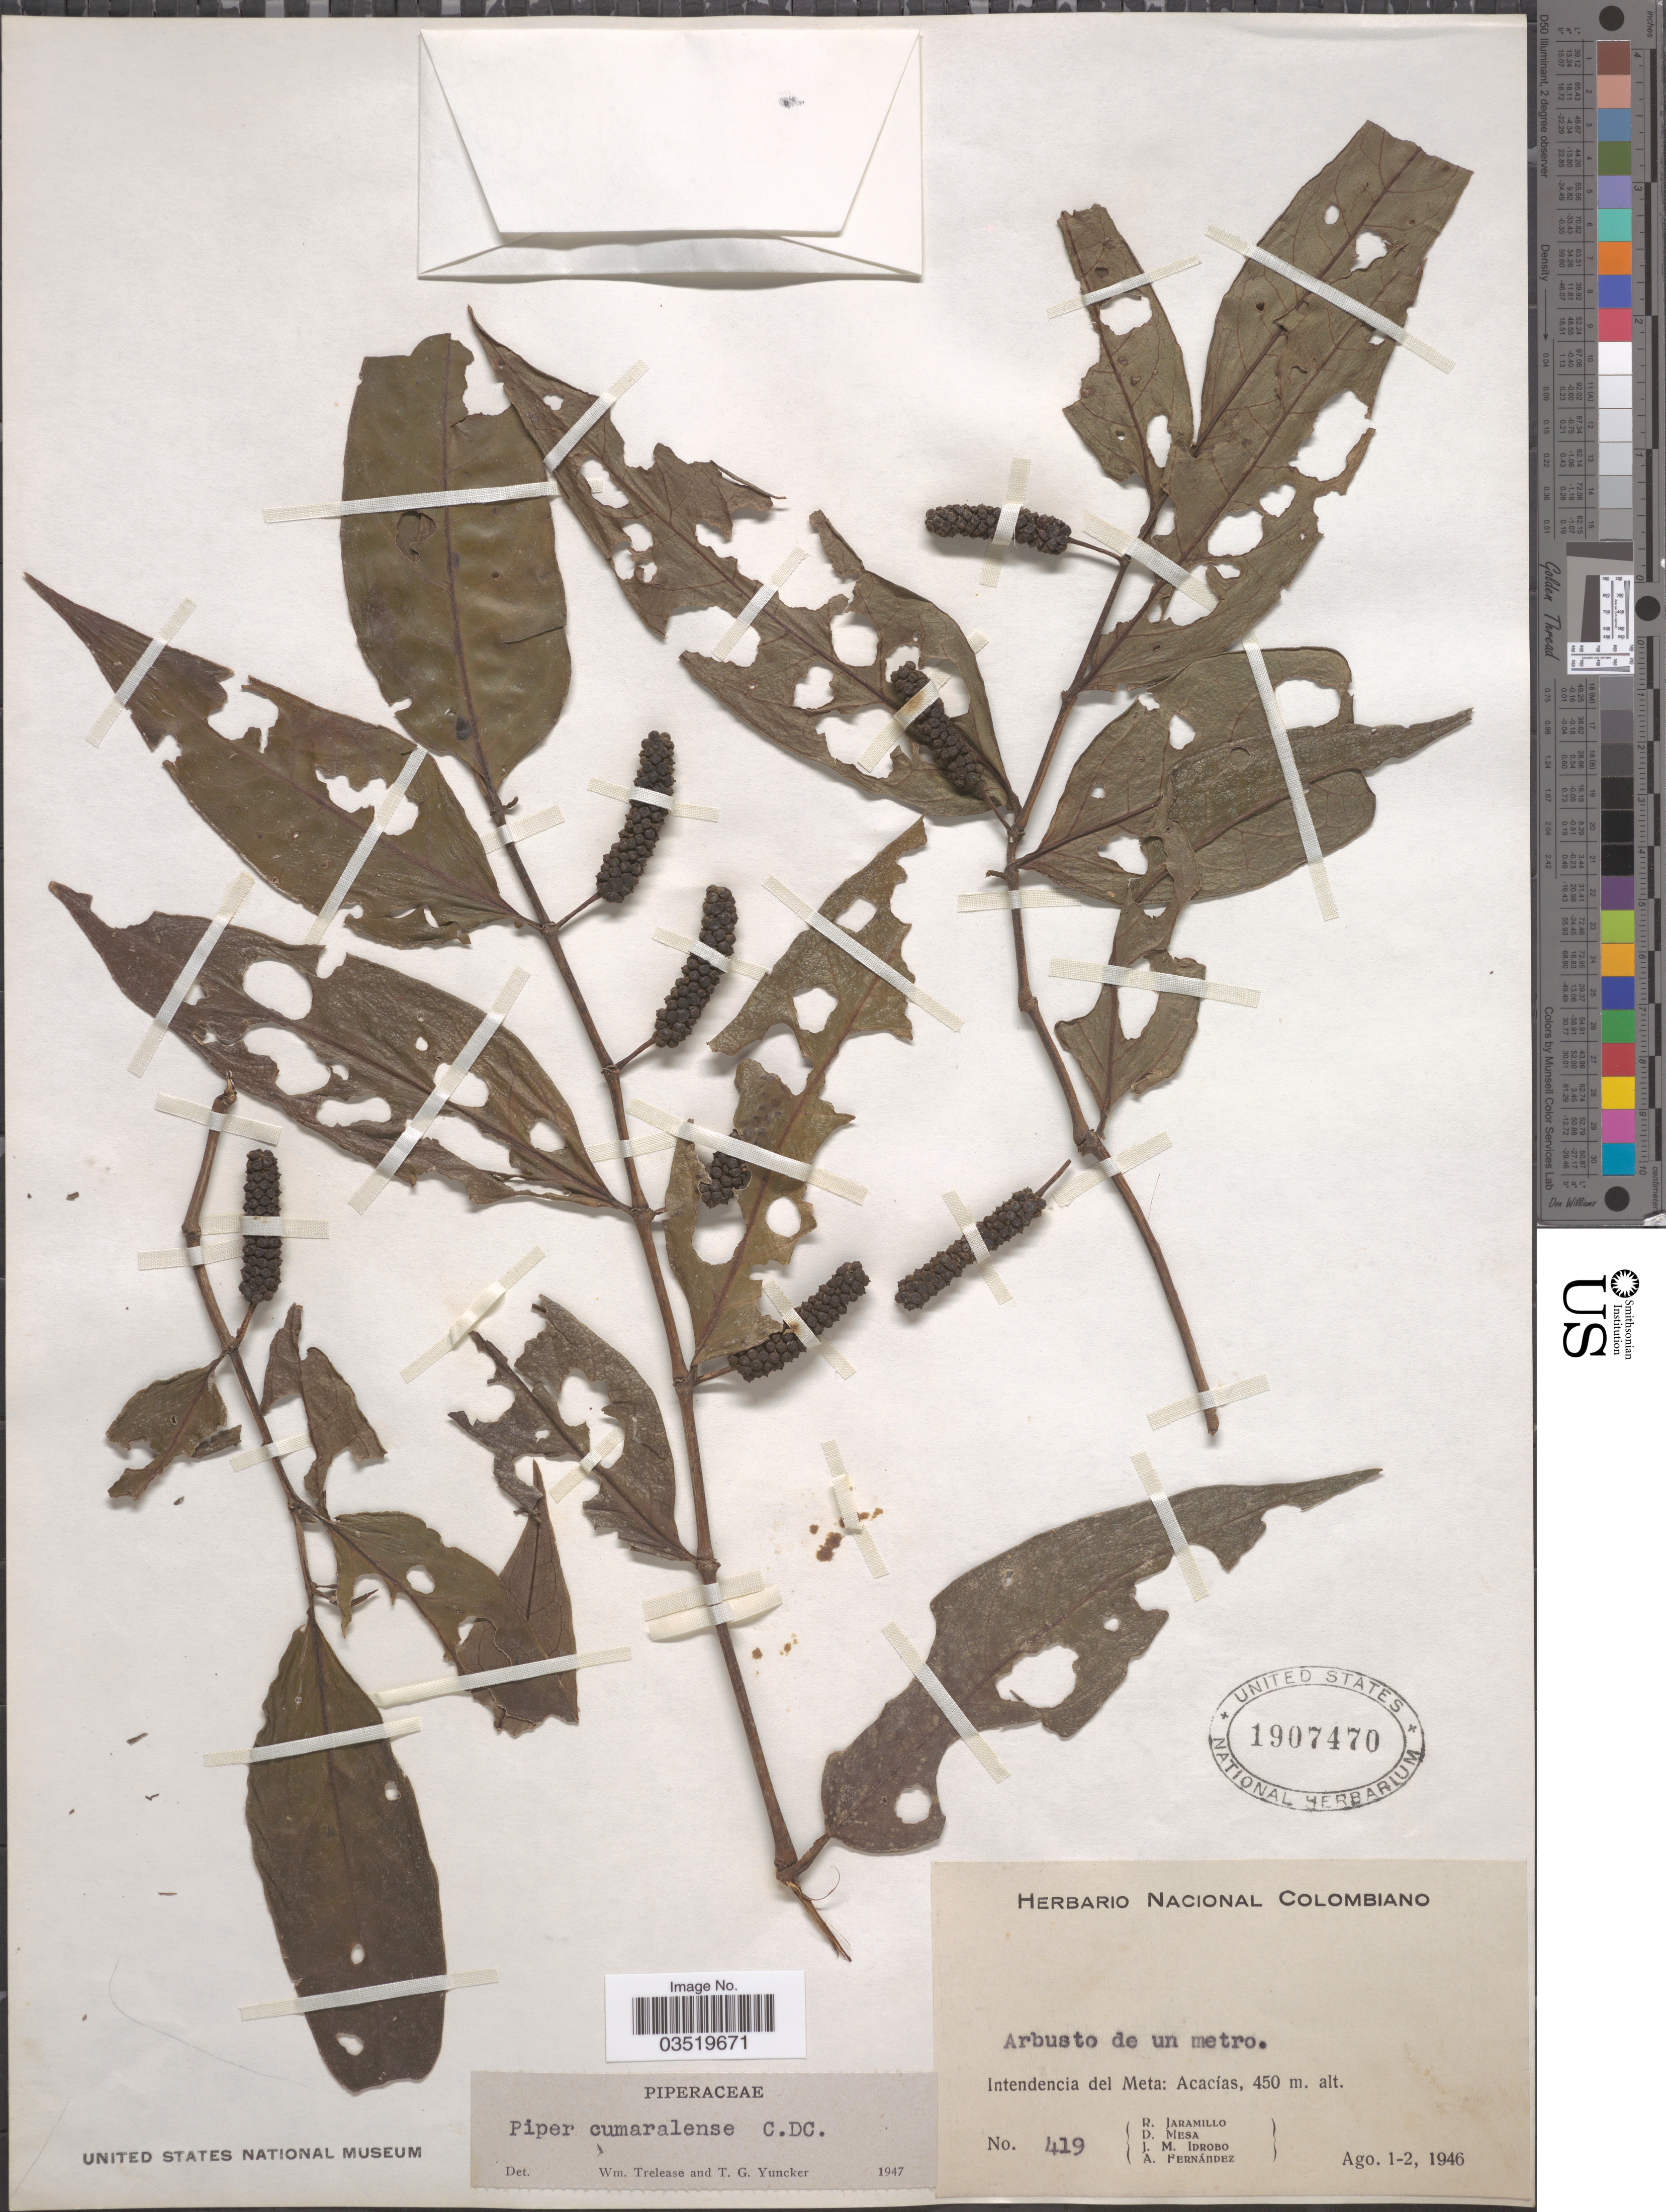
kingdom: Plantae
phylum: Tracheophyta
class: Magnoliopsida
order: Piperales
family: Piperaceae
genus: Piper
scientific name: Piper cumaralense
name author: C. DC.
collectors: R. Jaramillo, D. Mesa, J. M. Idrobo & A. Fernández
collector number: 419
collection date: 1946-08-01/1946-08-02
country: Colombia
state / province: Meta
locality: Intendencia del Meta: Acacías.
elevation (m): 450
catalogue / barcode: US 1907470